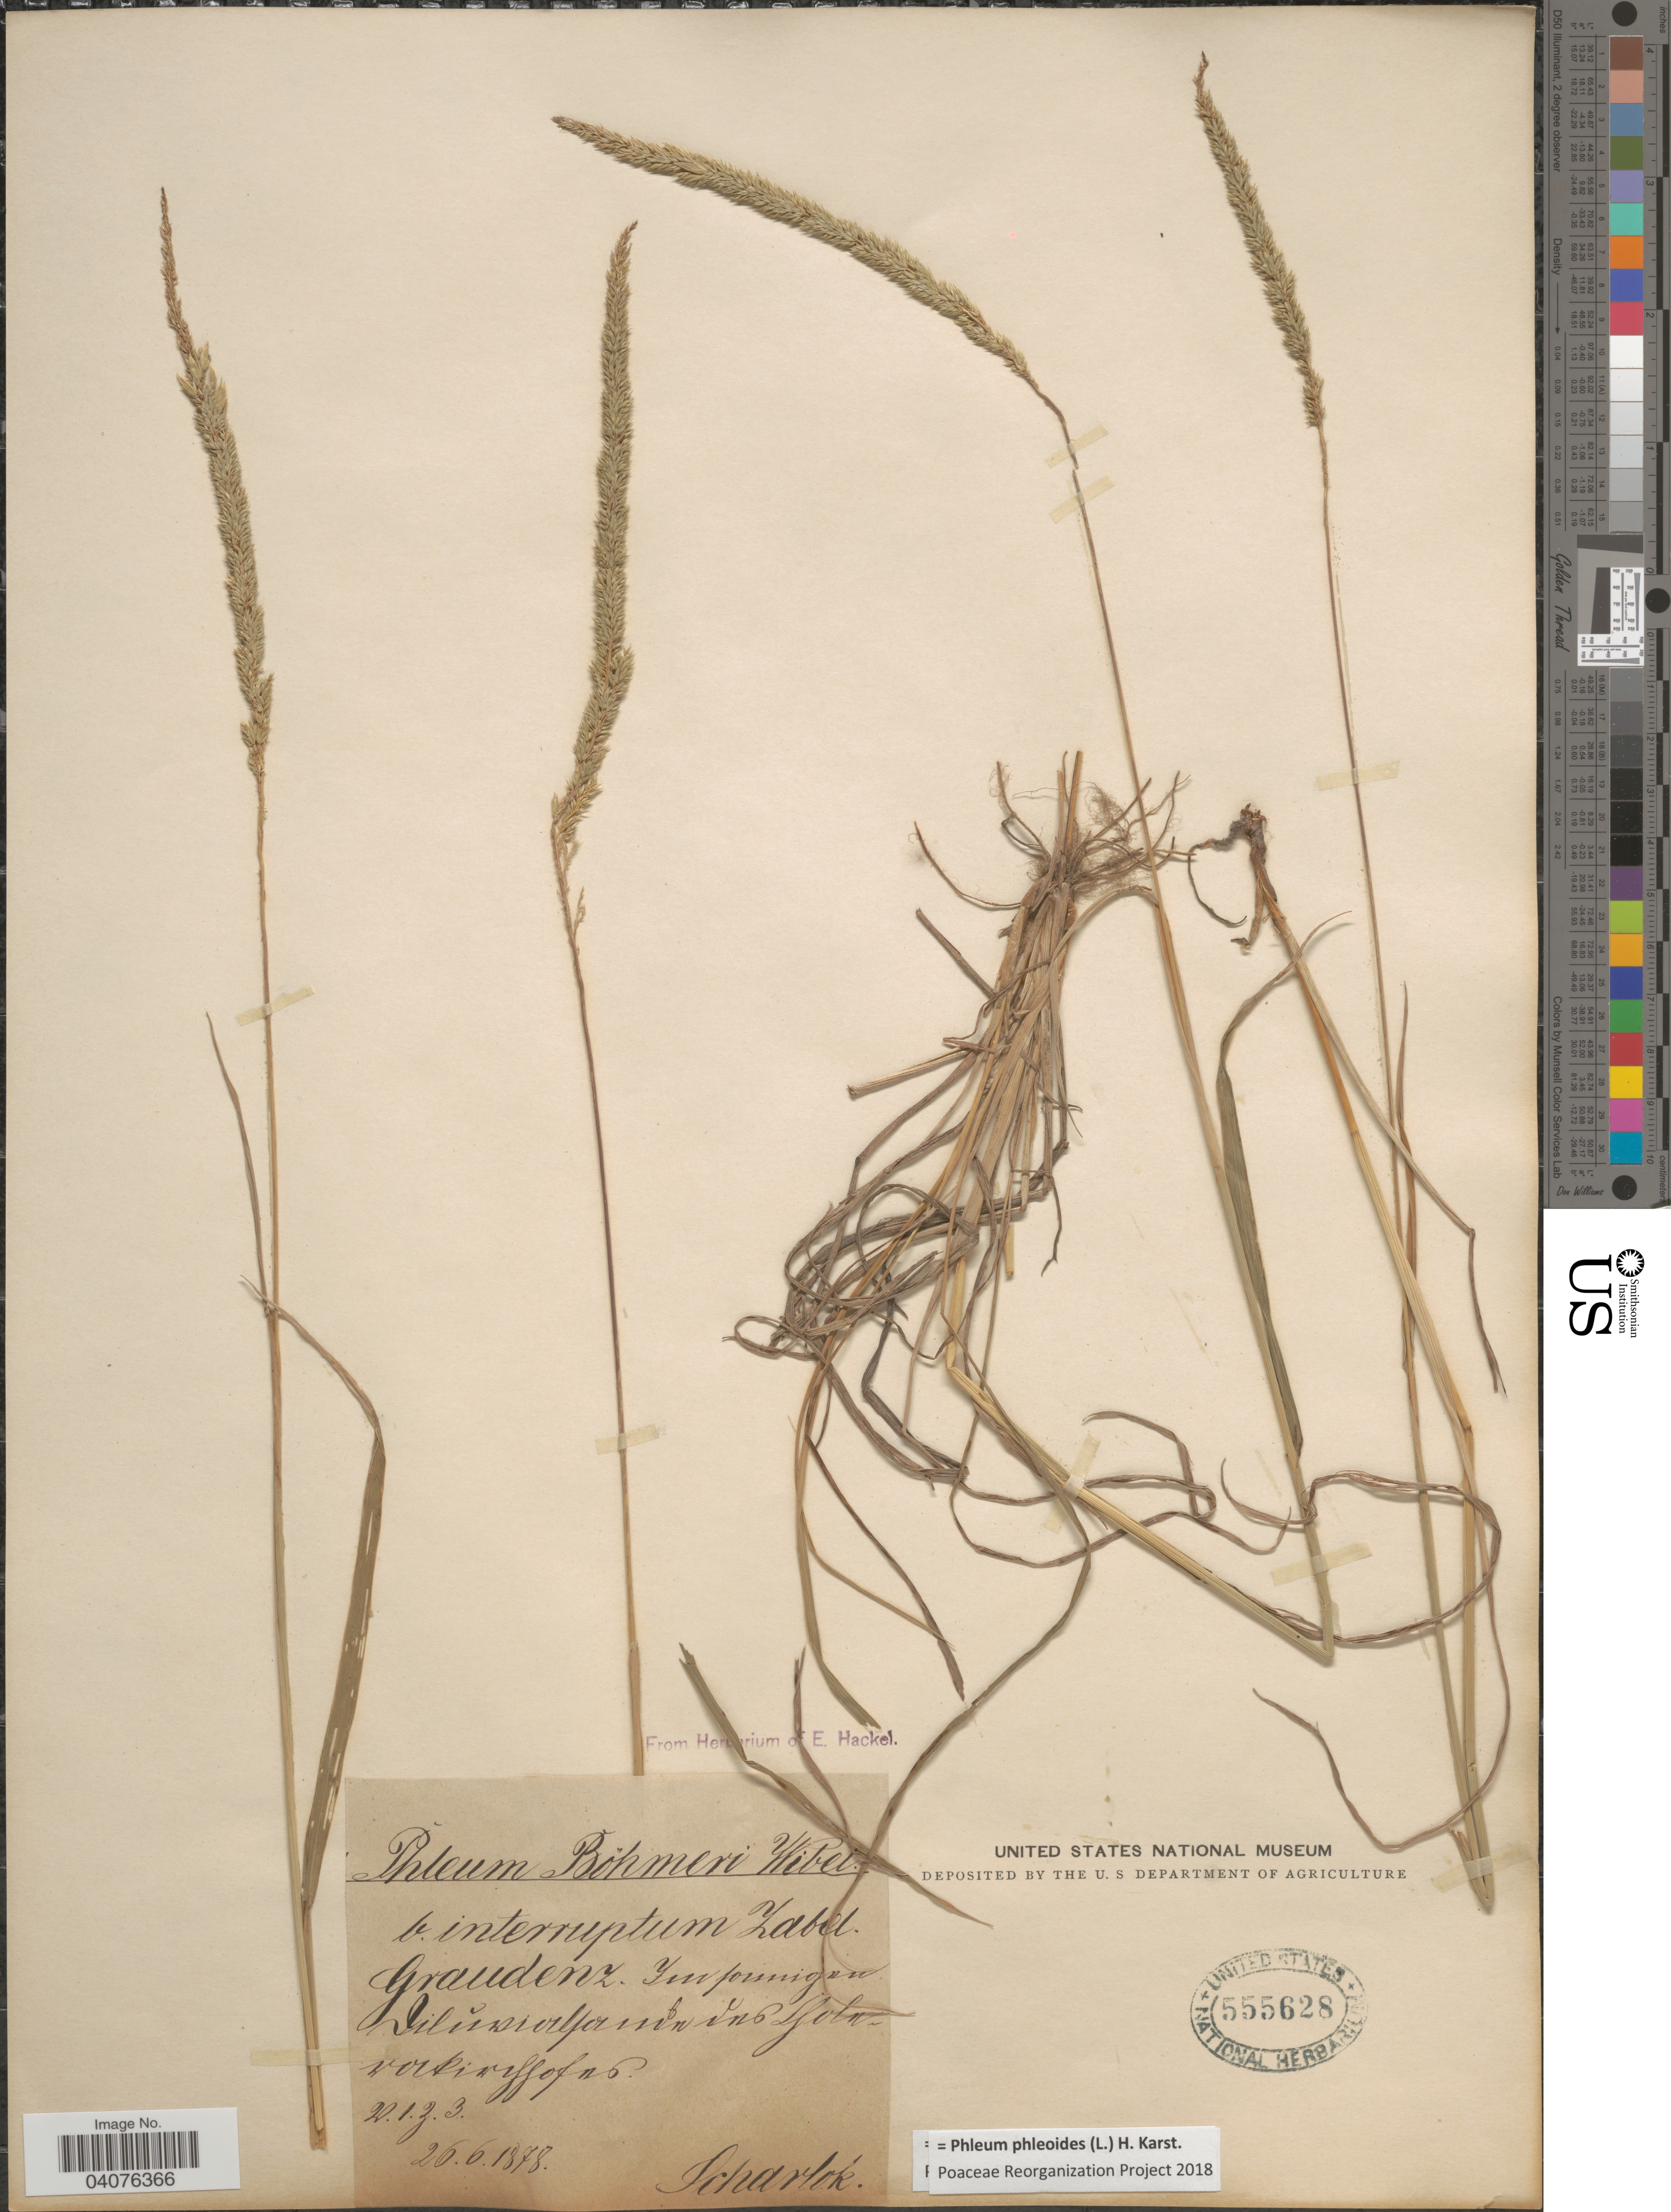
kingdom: Plantae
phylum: Tracheophyta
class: Liliopsida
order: Poales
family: Poaceae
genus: Phleum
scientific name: Phleum phleoides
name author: (L.) H. Karst.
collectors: Scharlok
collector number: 2123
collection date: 1878-06-26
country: Poland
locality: Graudenz. Im prinigon[interpreted] [illegible text]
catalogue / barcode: US 555628